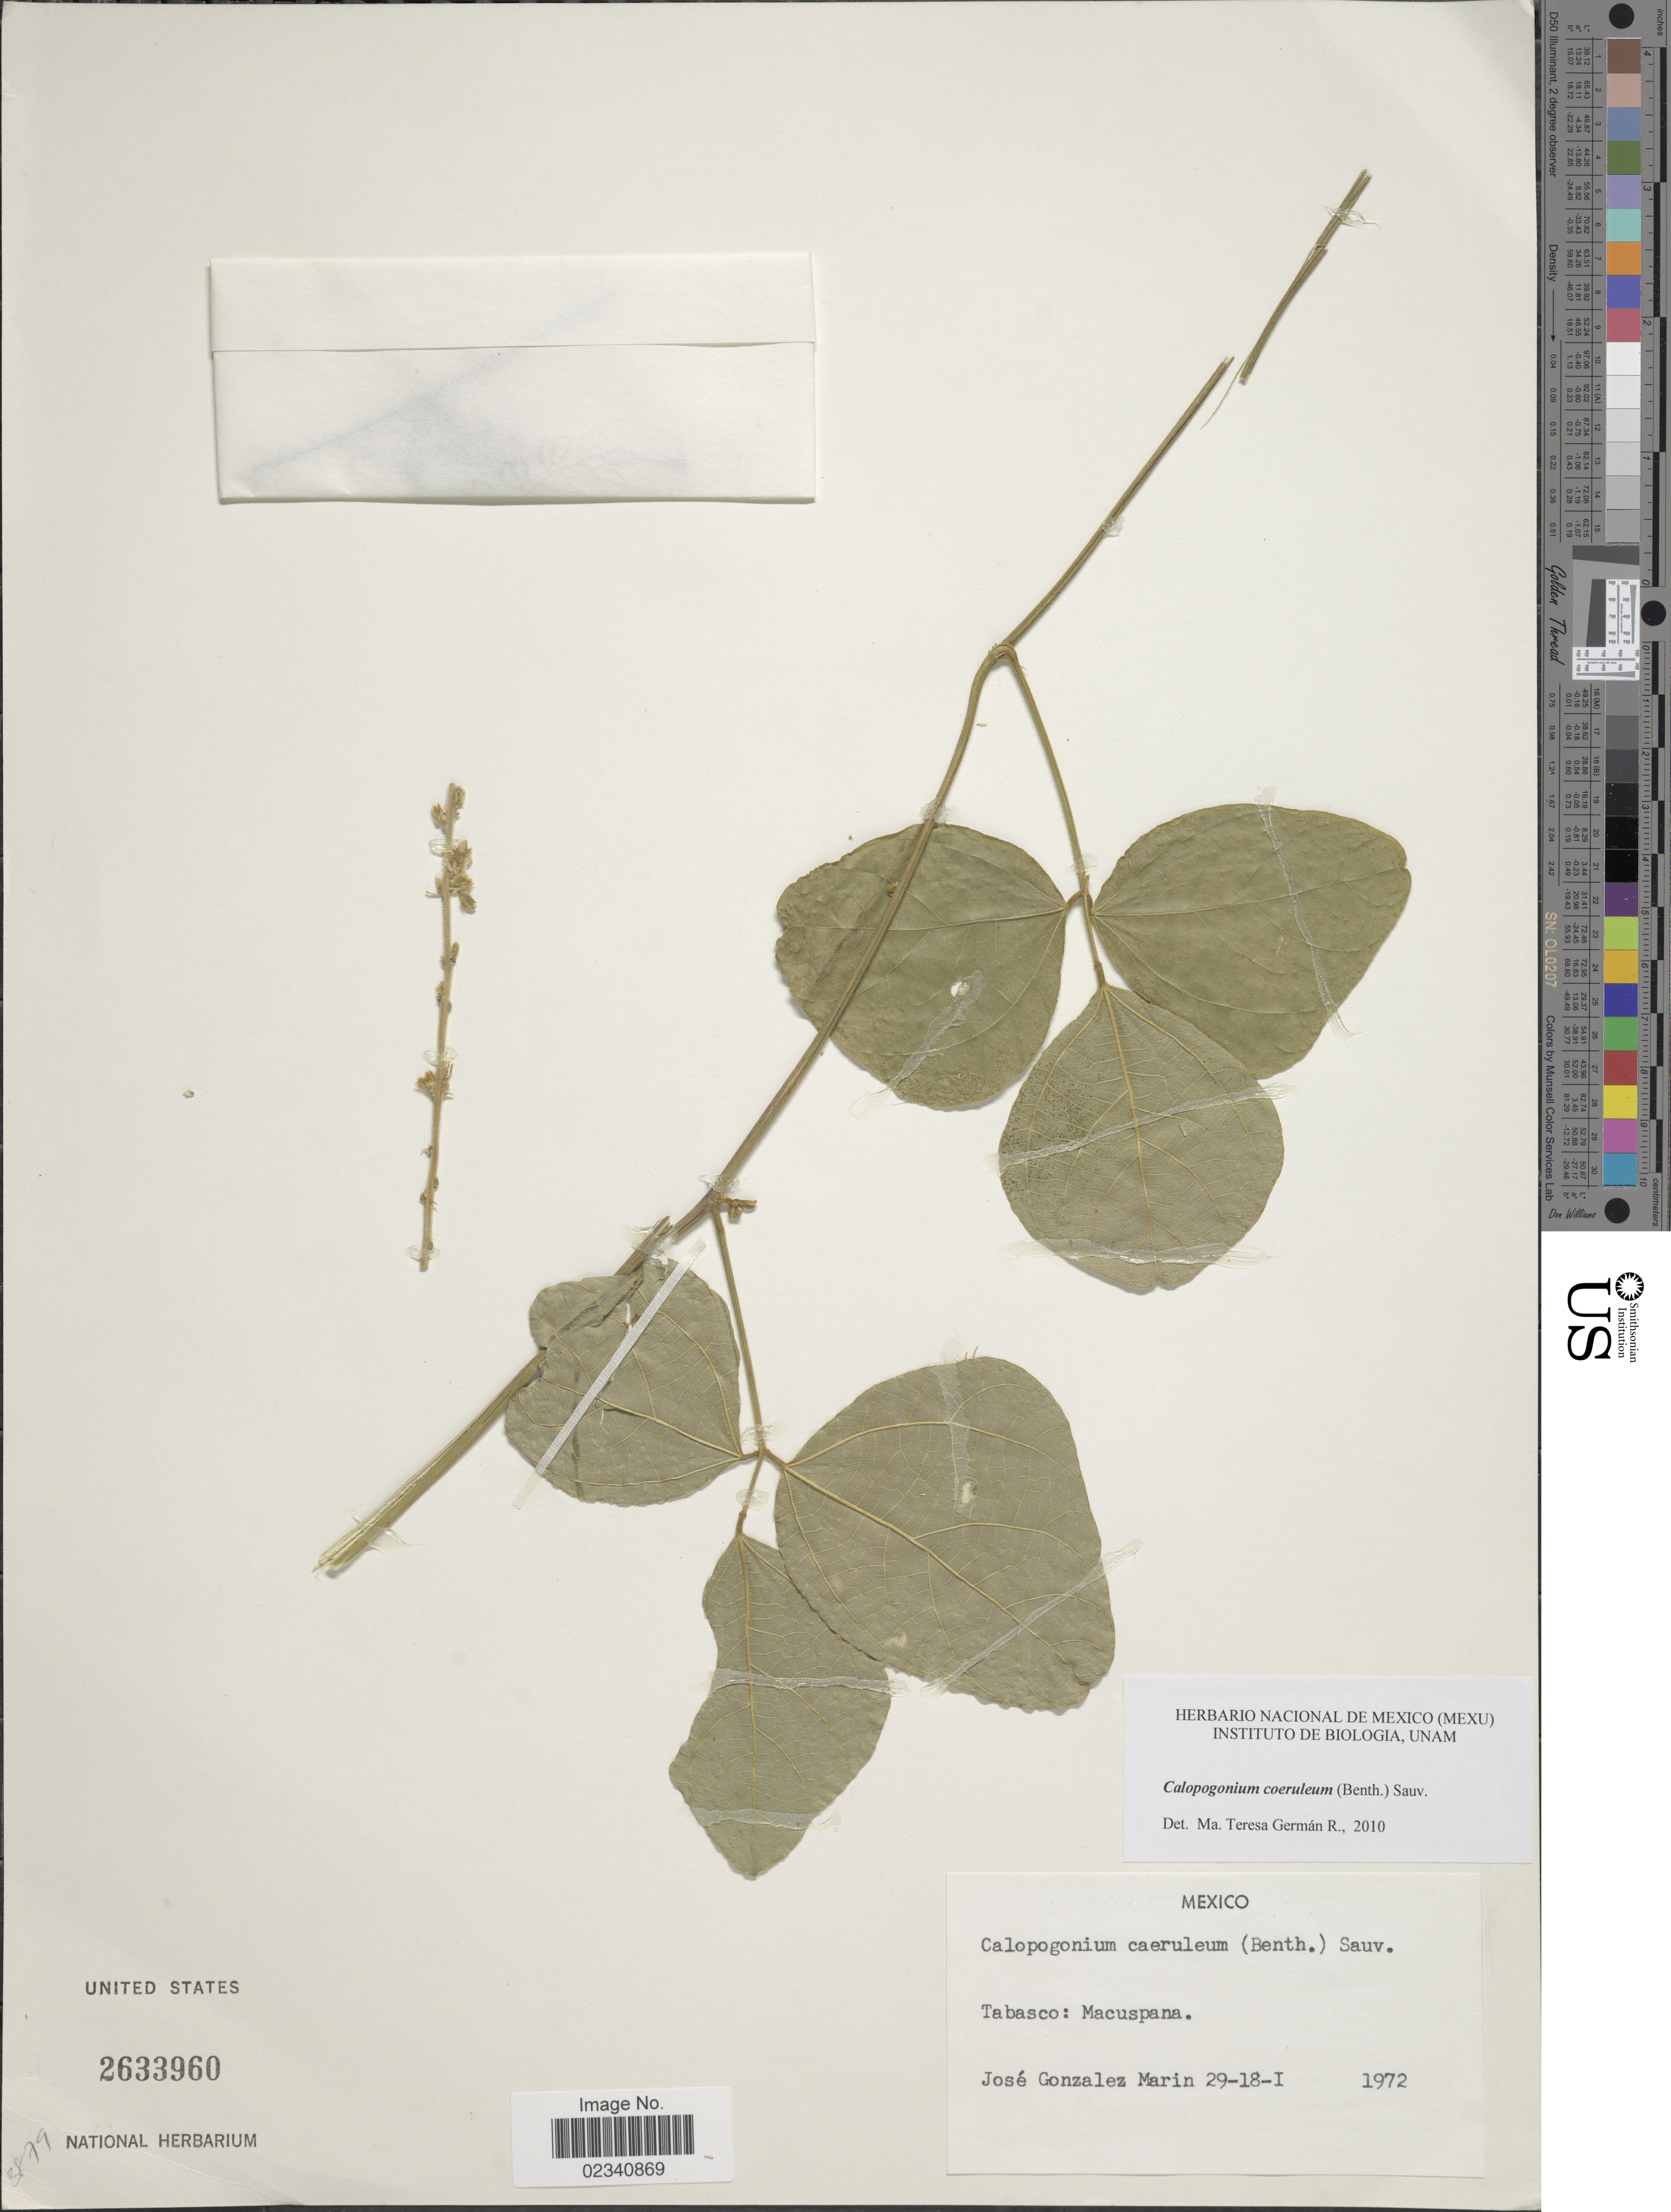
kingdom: Plantae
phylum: Tracheophyta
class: Magnoliopsida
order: Fabales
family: Fabaceae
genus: Calopogonium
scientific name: Calopogonium caeruleum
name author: (Benth.) C. Wright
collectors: J. Marin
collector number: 29-18-1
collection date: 1972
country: Mexico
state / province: Tabasco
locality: Tabasco: Macuspana, Mexico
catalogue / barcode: US 2633960